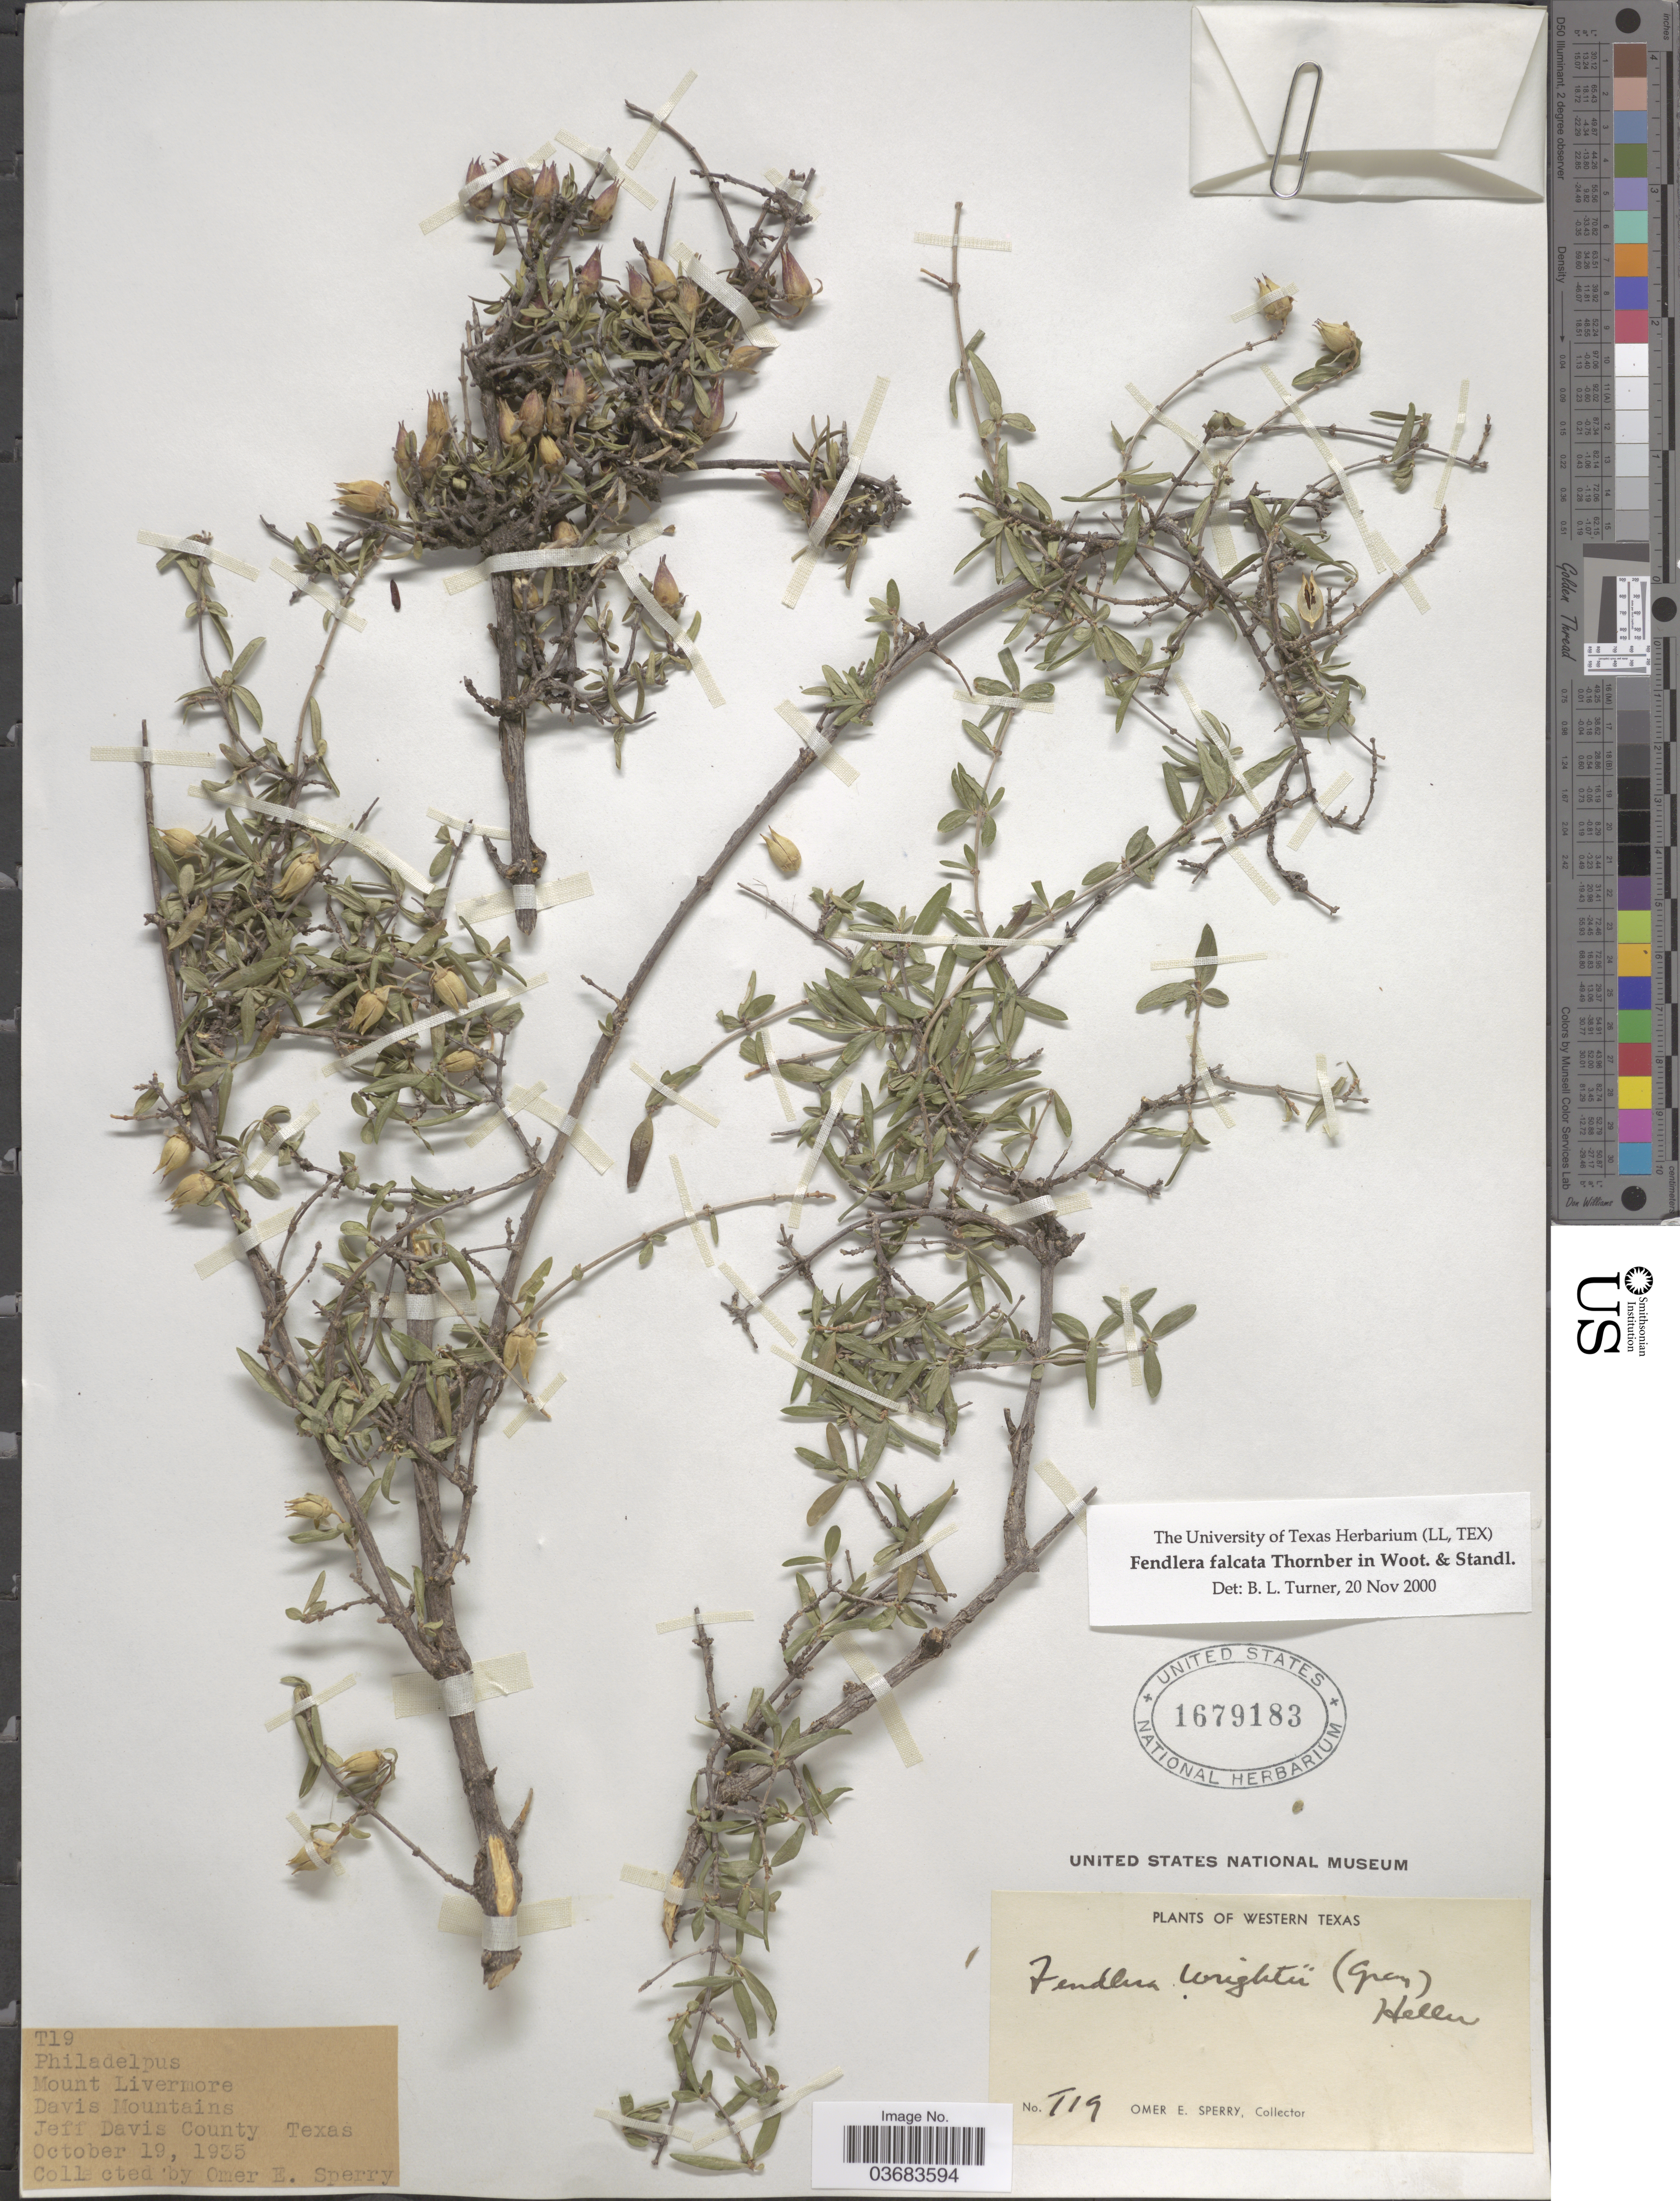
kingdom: Plantae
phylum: Tracheophyta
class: Magnoliopsida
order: Cornales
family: Hydrangeaceae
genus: Fendlera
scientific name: Fendlera rupicola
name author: Englem. & A. Gray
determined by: Strong, Mark T., (BOT), Smithsonian Institution - National Museum of Natural History (UNITED STATES)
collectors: O. E. Sperry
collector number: T19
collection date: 1935-10-19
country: United States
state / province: Texas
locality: Mount Livermore. Davis Mountains. Jeff Davis County. Western Texas.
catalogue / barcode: US 1679183